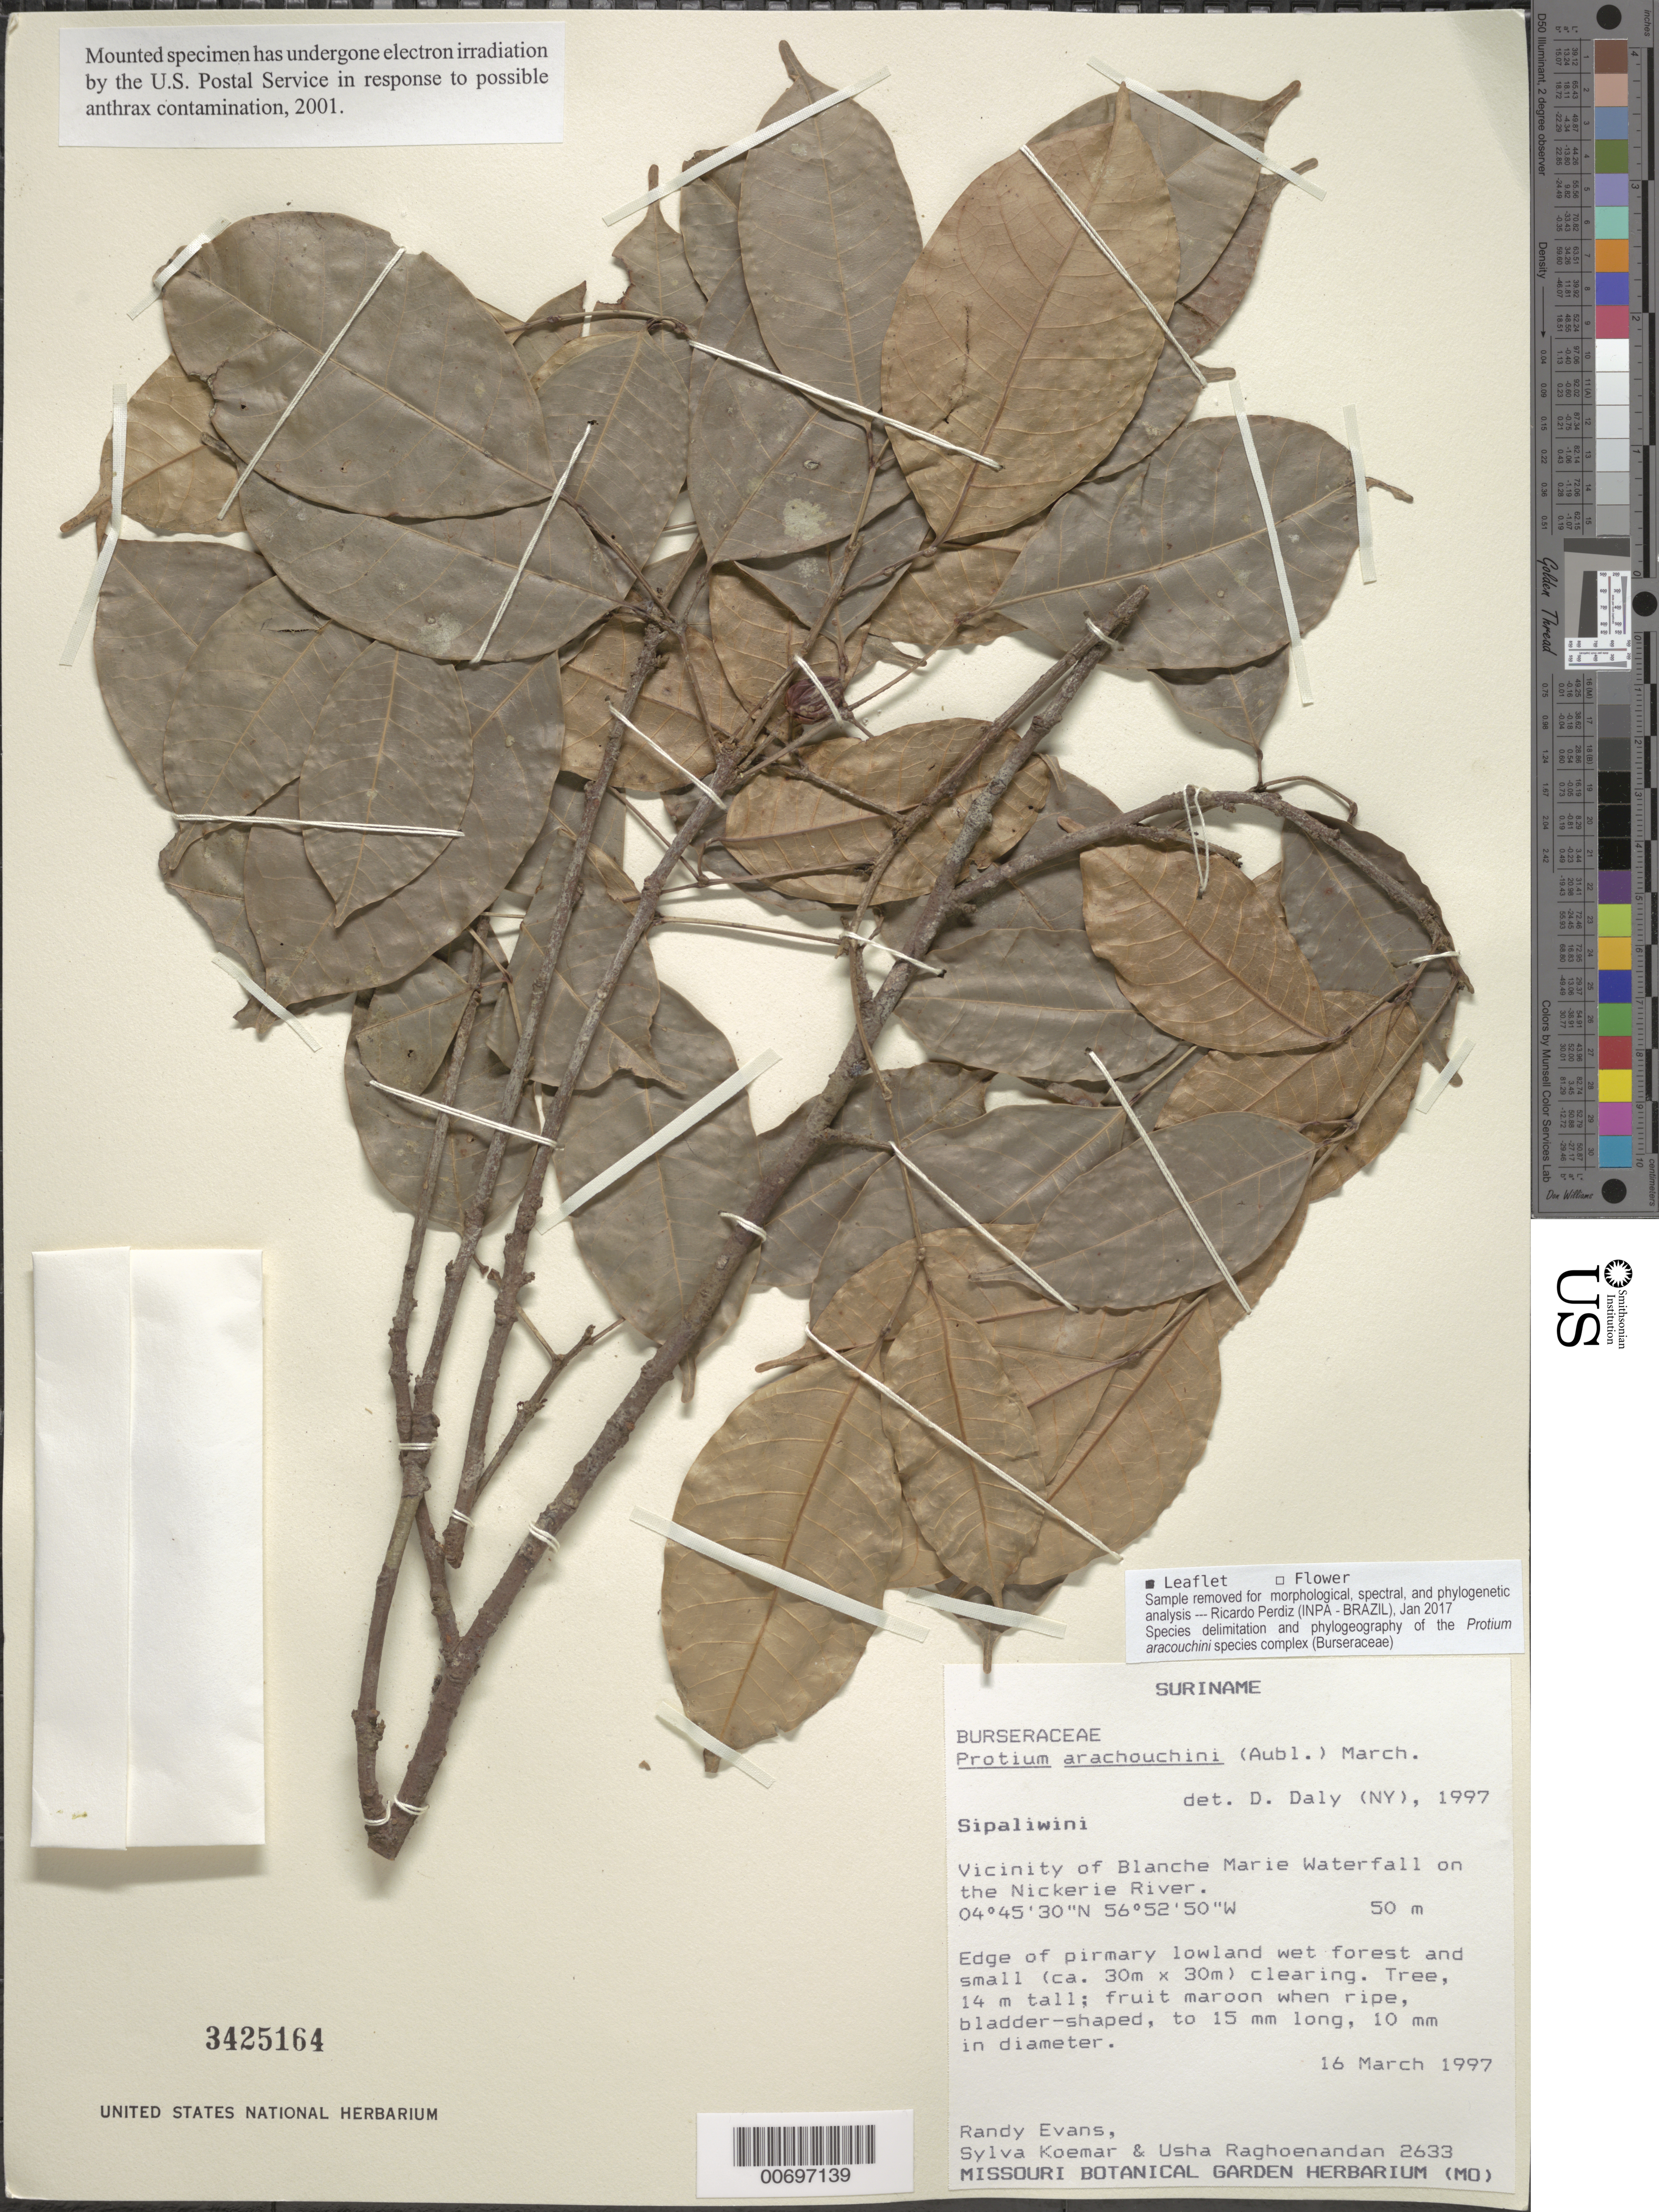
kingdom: Plantae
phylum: Tracheophyta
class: Magnoliopsida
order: Sapindales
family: Burseraceae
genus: Protium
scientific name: Protium aracouchini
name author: (Aubl.) Marchand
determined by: Daly, D. C.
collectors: R. Evans, S. Koemar & U. Raghoenandan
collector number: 2633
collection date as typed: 16-Mar-97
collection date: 1997-03-16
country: Suriname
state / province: Sipaliwini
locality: Blanche Marie Waterfall, vic., on Nickerie R.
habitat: Edge of primary lowland wet forest and small (ca. 30m x 30m) clearing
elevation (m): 50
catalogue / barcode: US 3425164